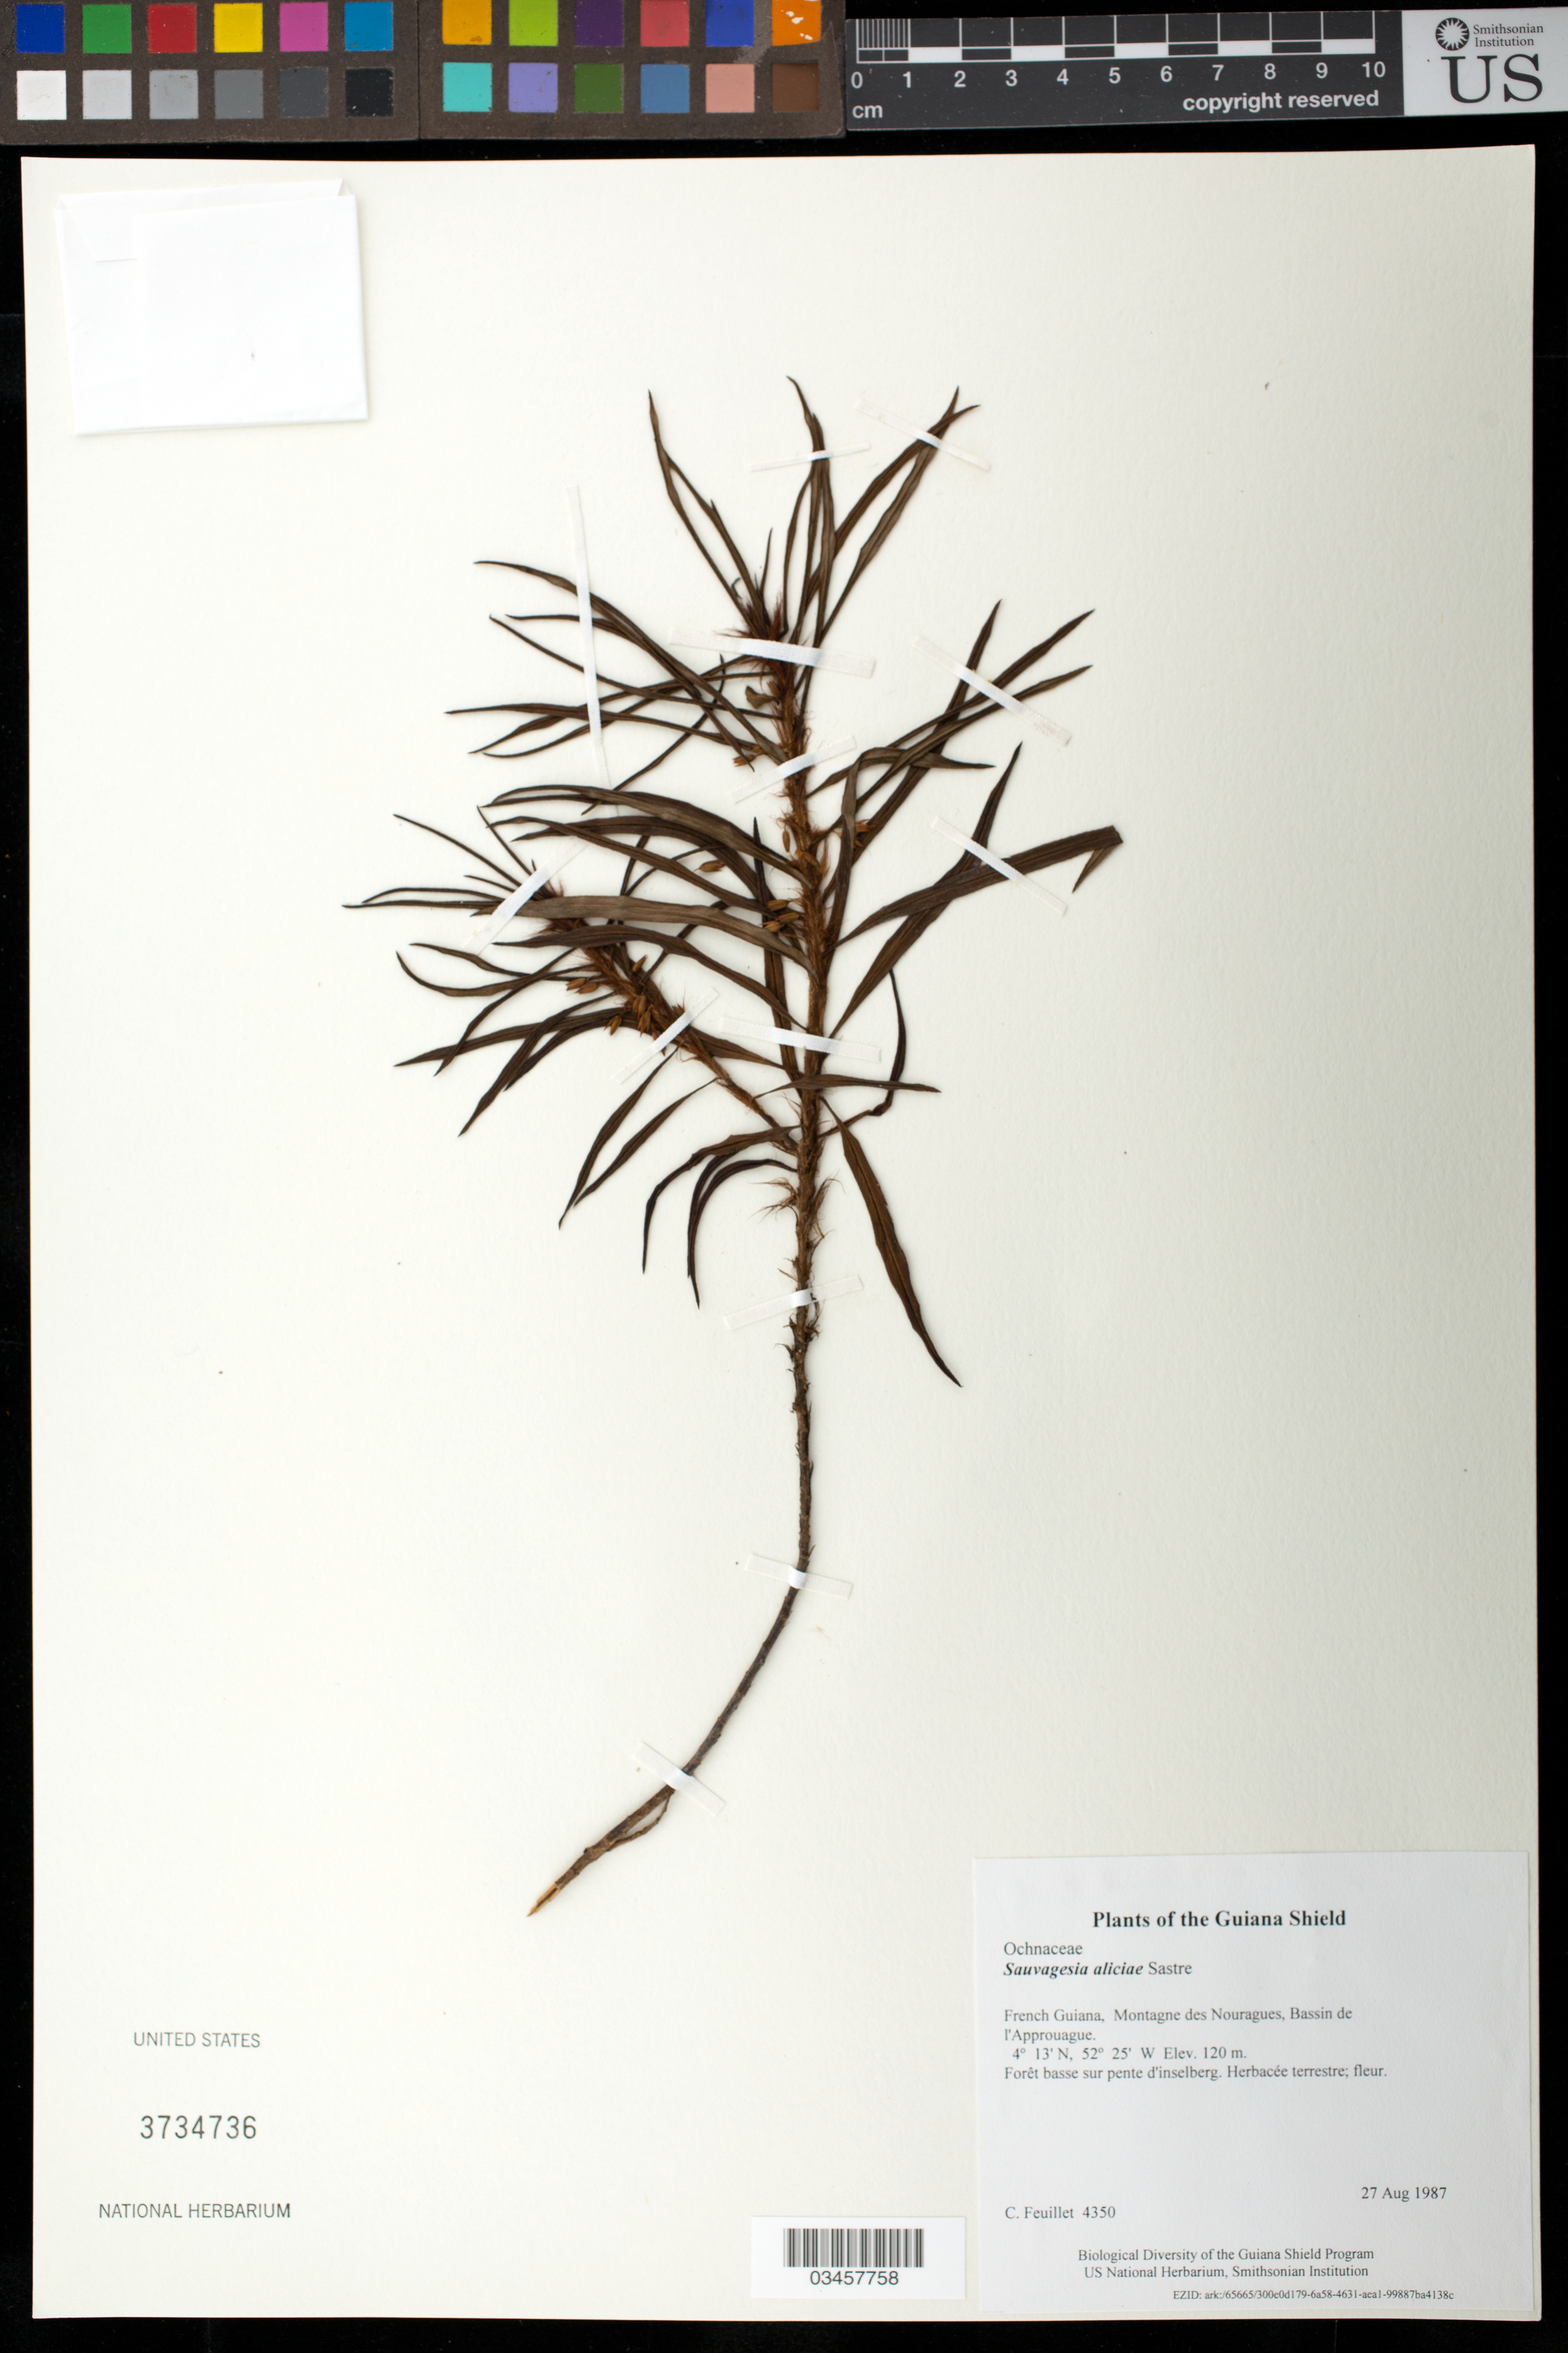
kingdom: Plantae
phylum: Tracheophyta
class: Magnoliopsida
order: Malpighiales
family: Ochnaceae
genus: Sauvagesia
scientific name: Sauvagesia aliciae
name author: Sastre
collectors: C. Feuillet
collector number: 4350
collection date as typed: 27 Aug 1987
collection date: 1987-08-27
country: French Guiana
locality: Montagne des Nouragues, Bassin de l'Approuague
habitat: Forêt basse sur pente d'inselberg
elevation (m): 120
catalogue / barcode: US 3734736